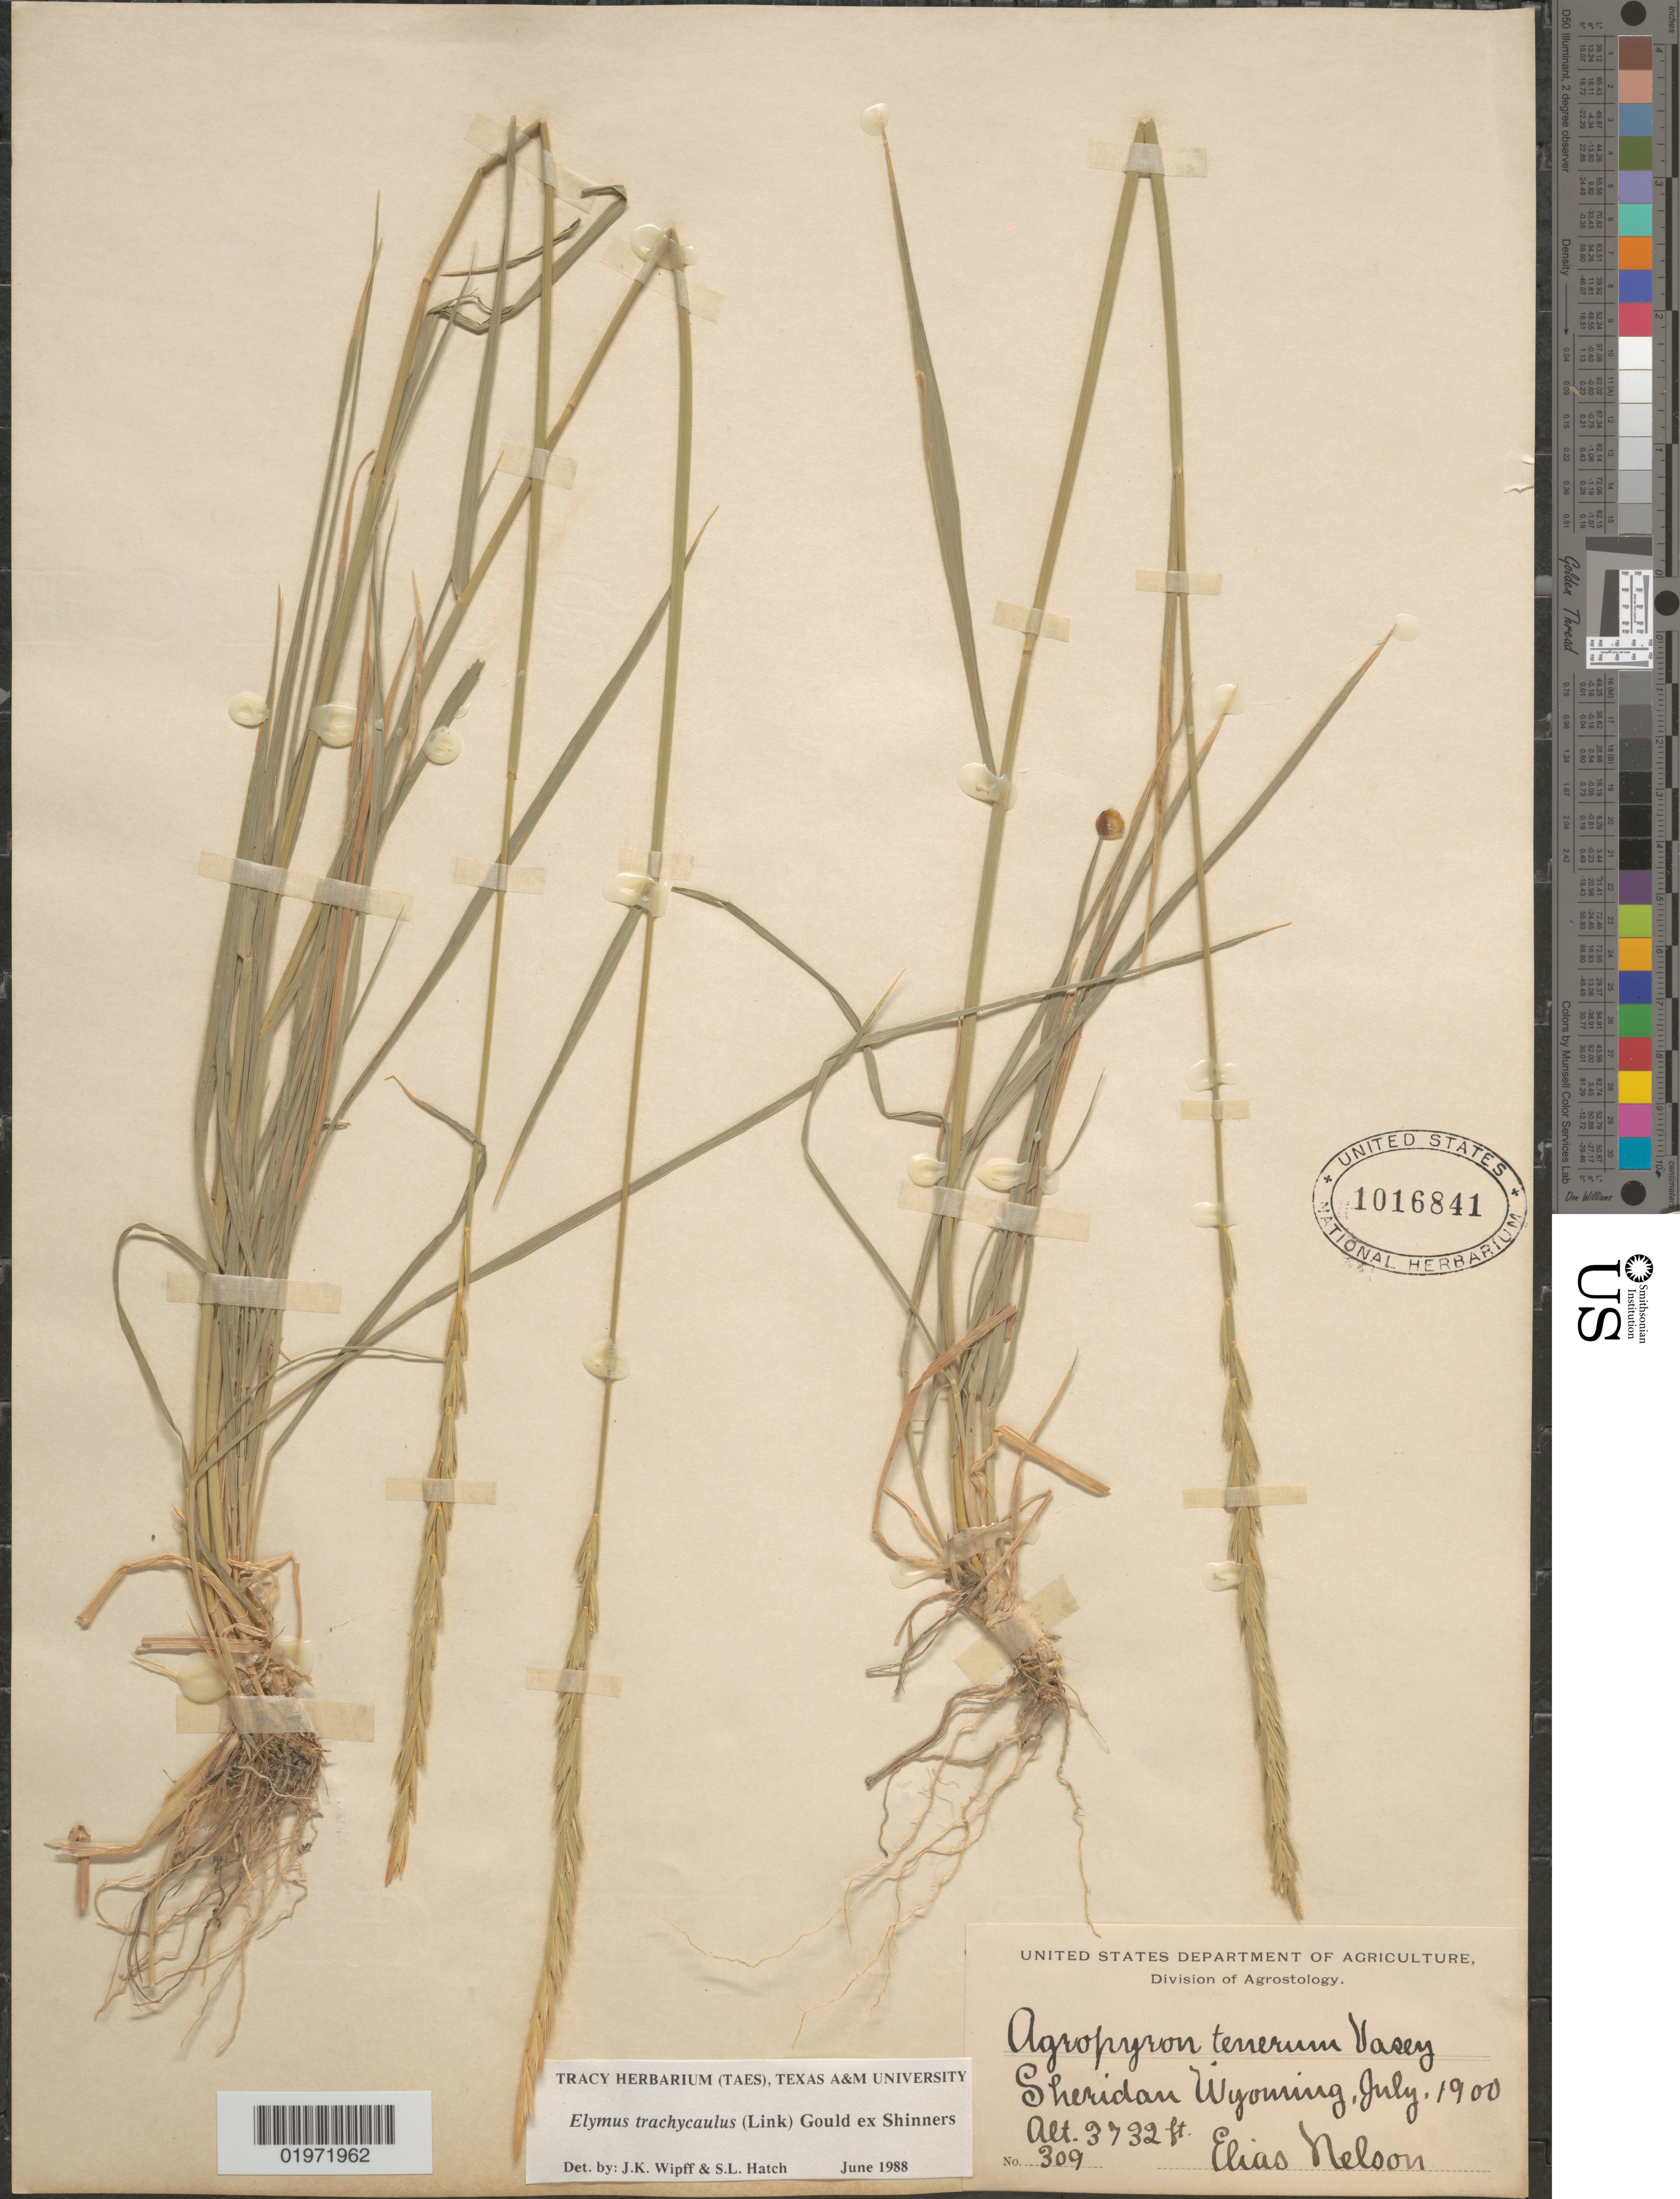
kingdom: Plantae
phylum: Tracheophyta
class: Liliopsida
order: Poales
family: Poaceae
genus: Elymus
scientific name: Elymus trachycaulus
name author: (Link) Gould ex Shinners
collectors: E. Nelson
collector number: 309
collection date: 1900-07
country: United States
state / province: Wyoming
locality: Sheridan.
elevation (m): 1138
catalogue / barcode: US 1016841